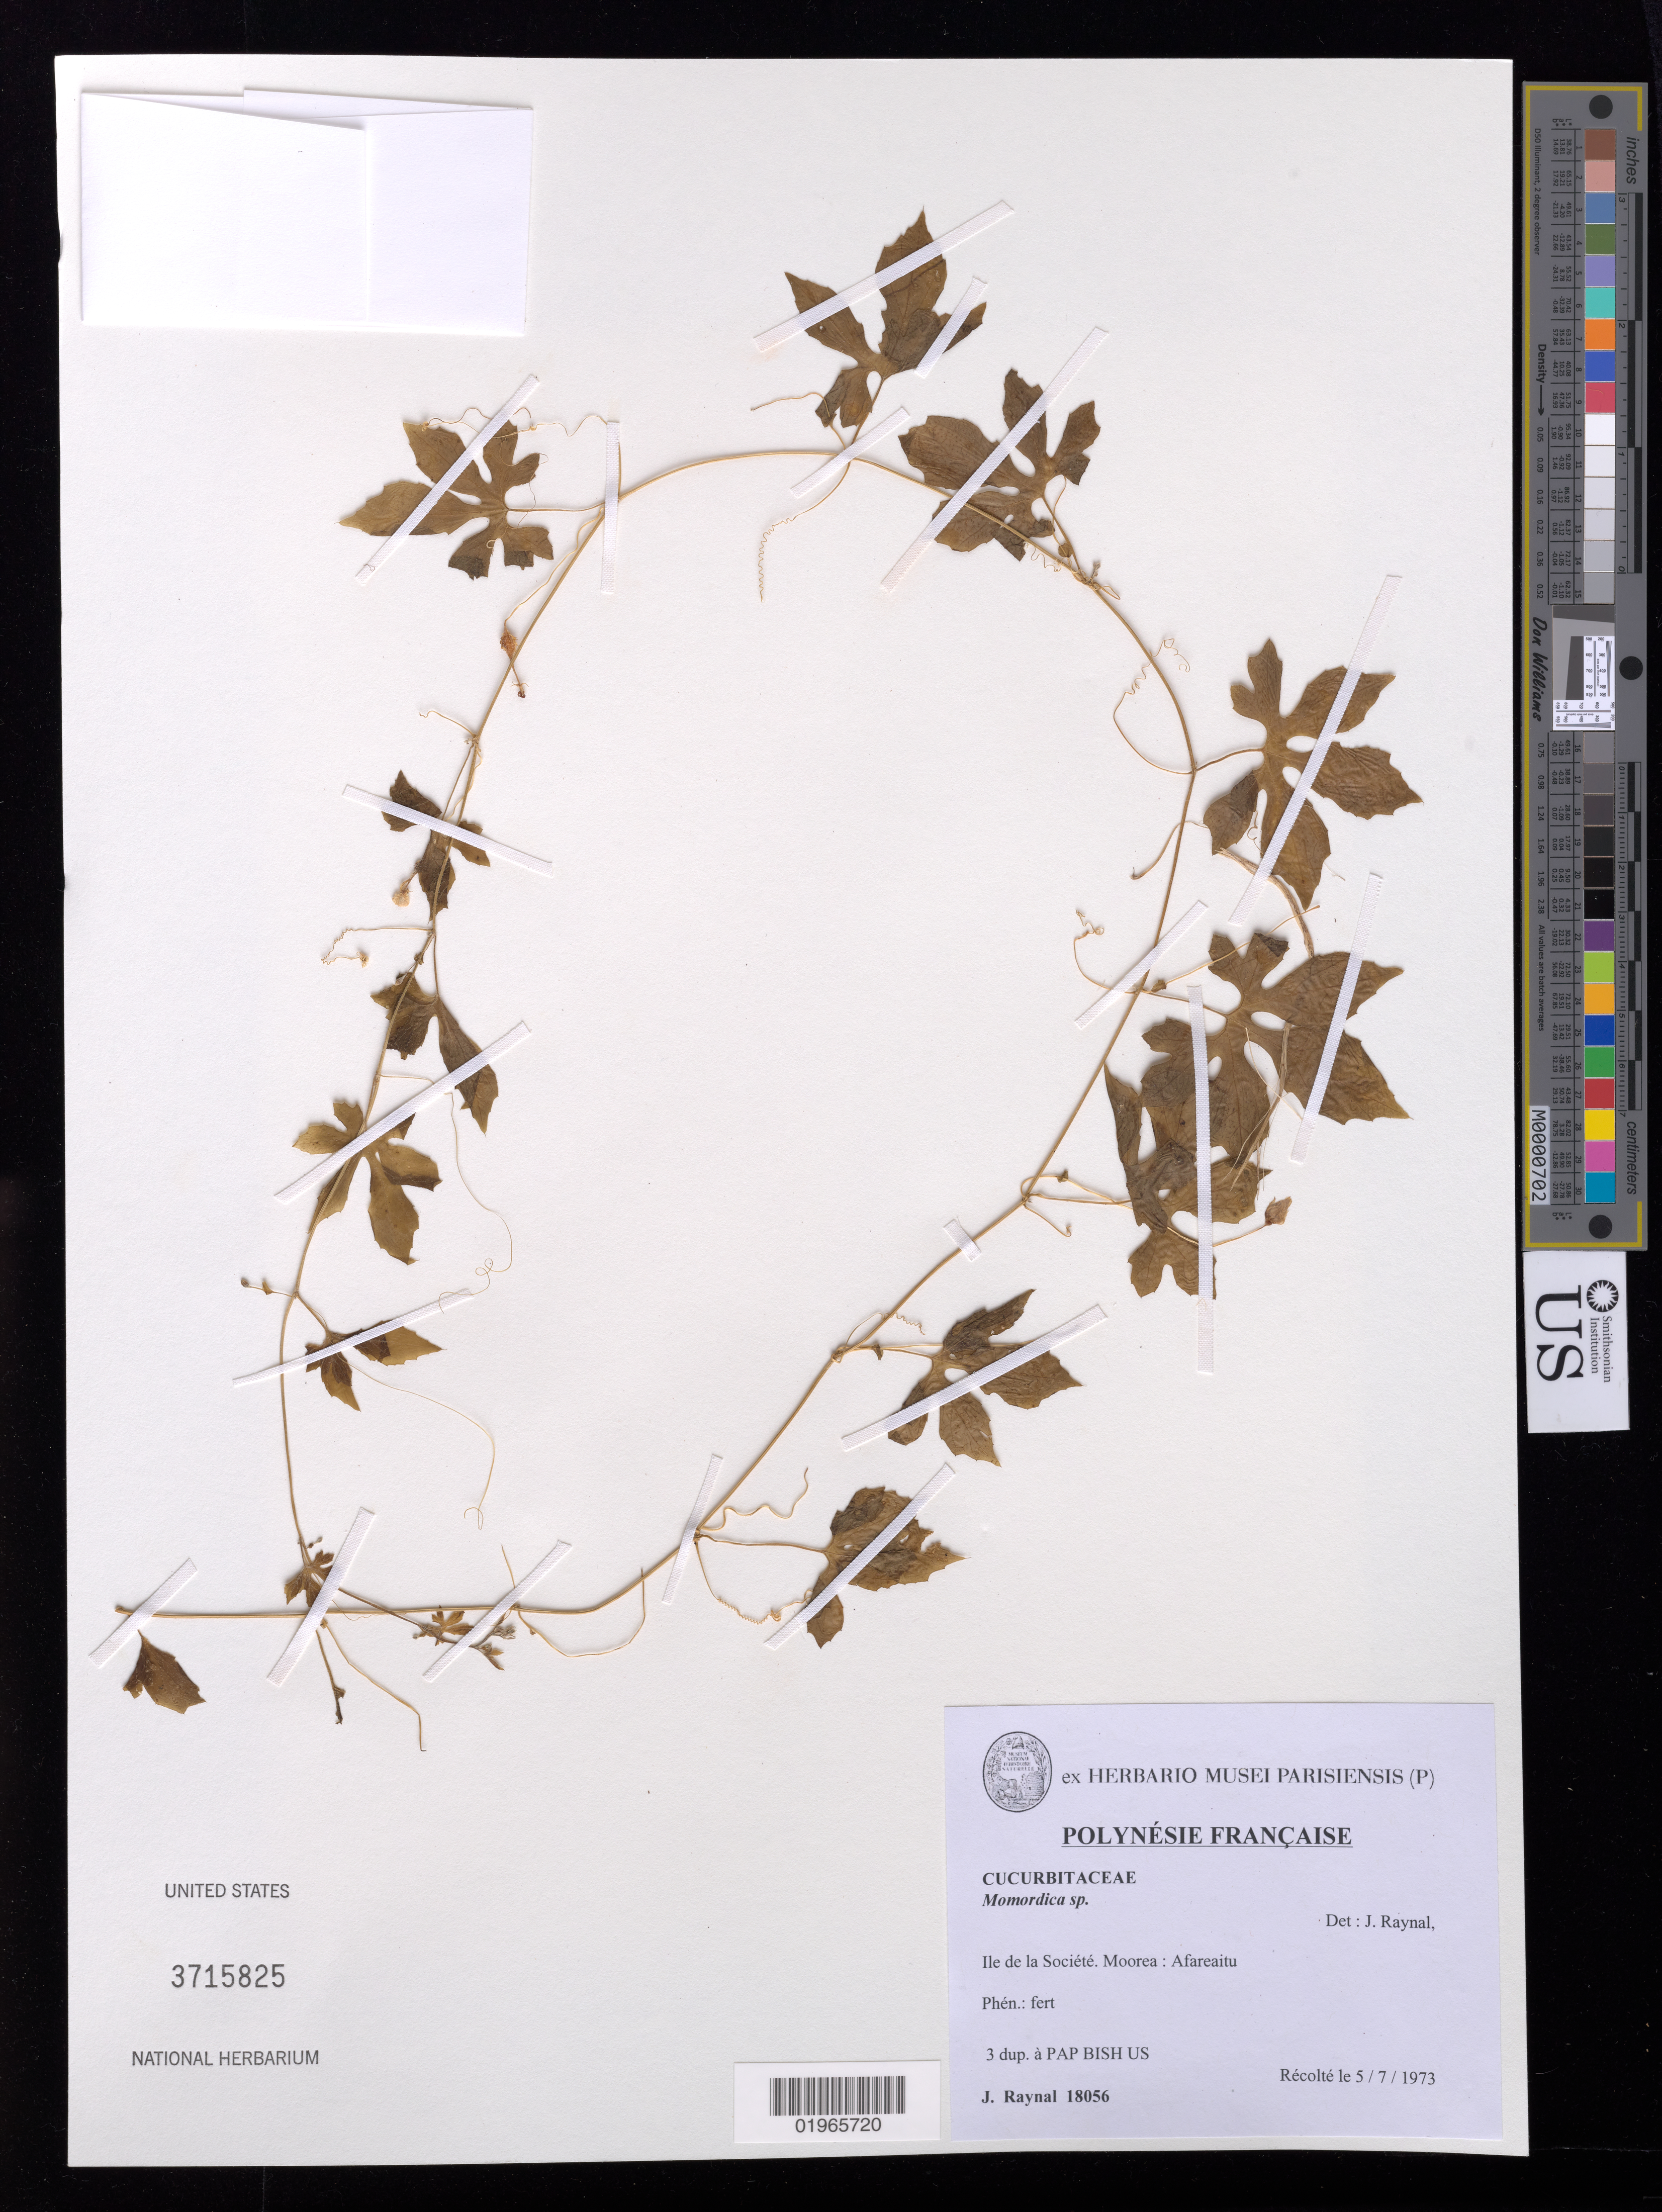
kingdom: Plantae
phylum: Tracheophyta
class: Magnoliopsida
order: Cucurbitales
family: Cucurbitaceae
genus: Momordica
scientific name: Momordica sp.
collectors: J. Raynal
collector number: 18056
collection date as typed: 5/7/1973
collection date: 1973-07-05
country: French Polynesia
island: Moorea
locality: Afareaitu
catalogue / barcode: US 3715825